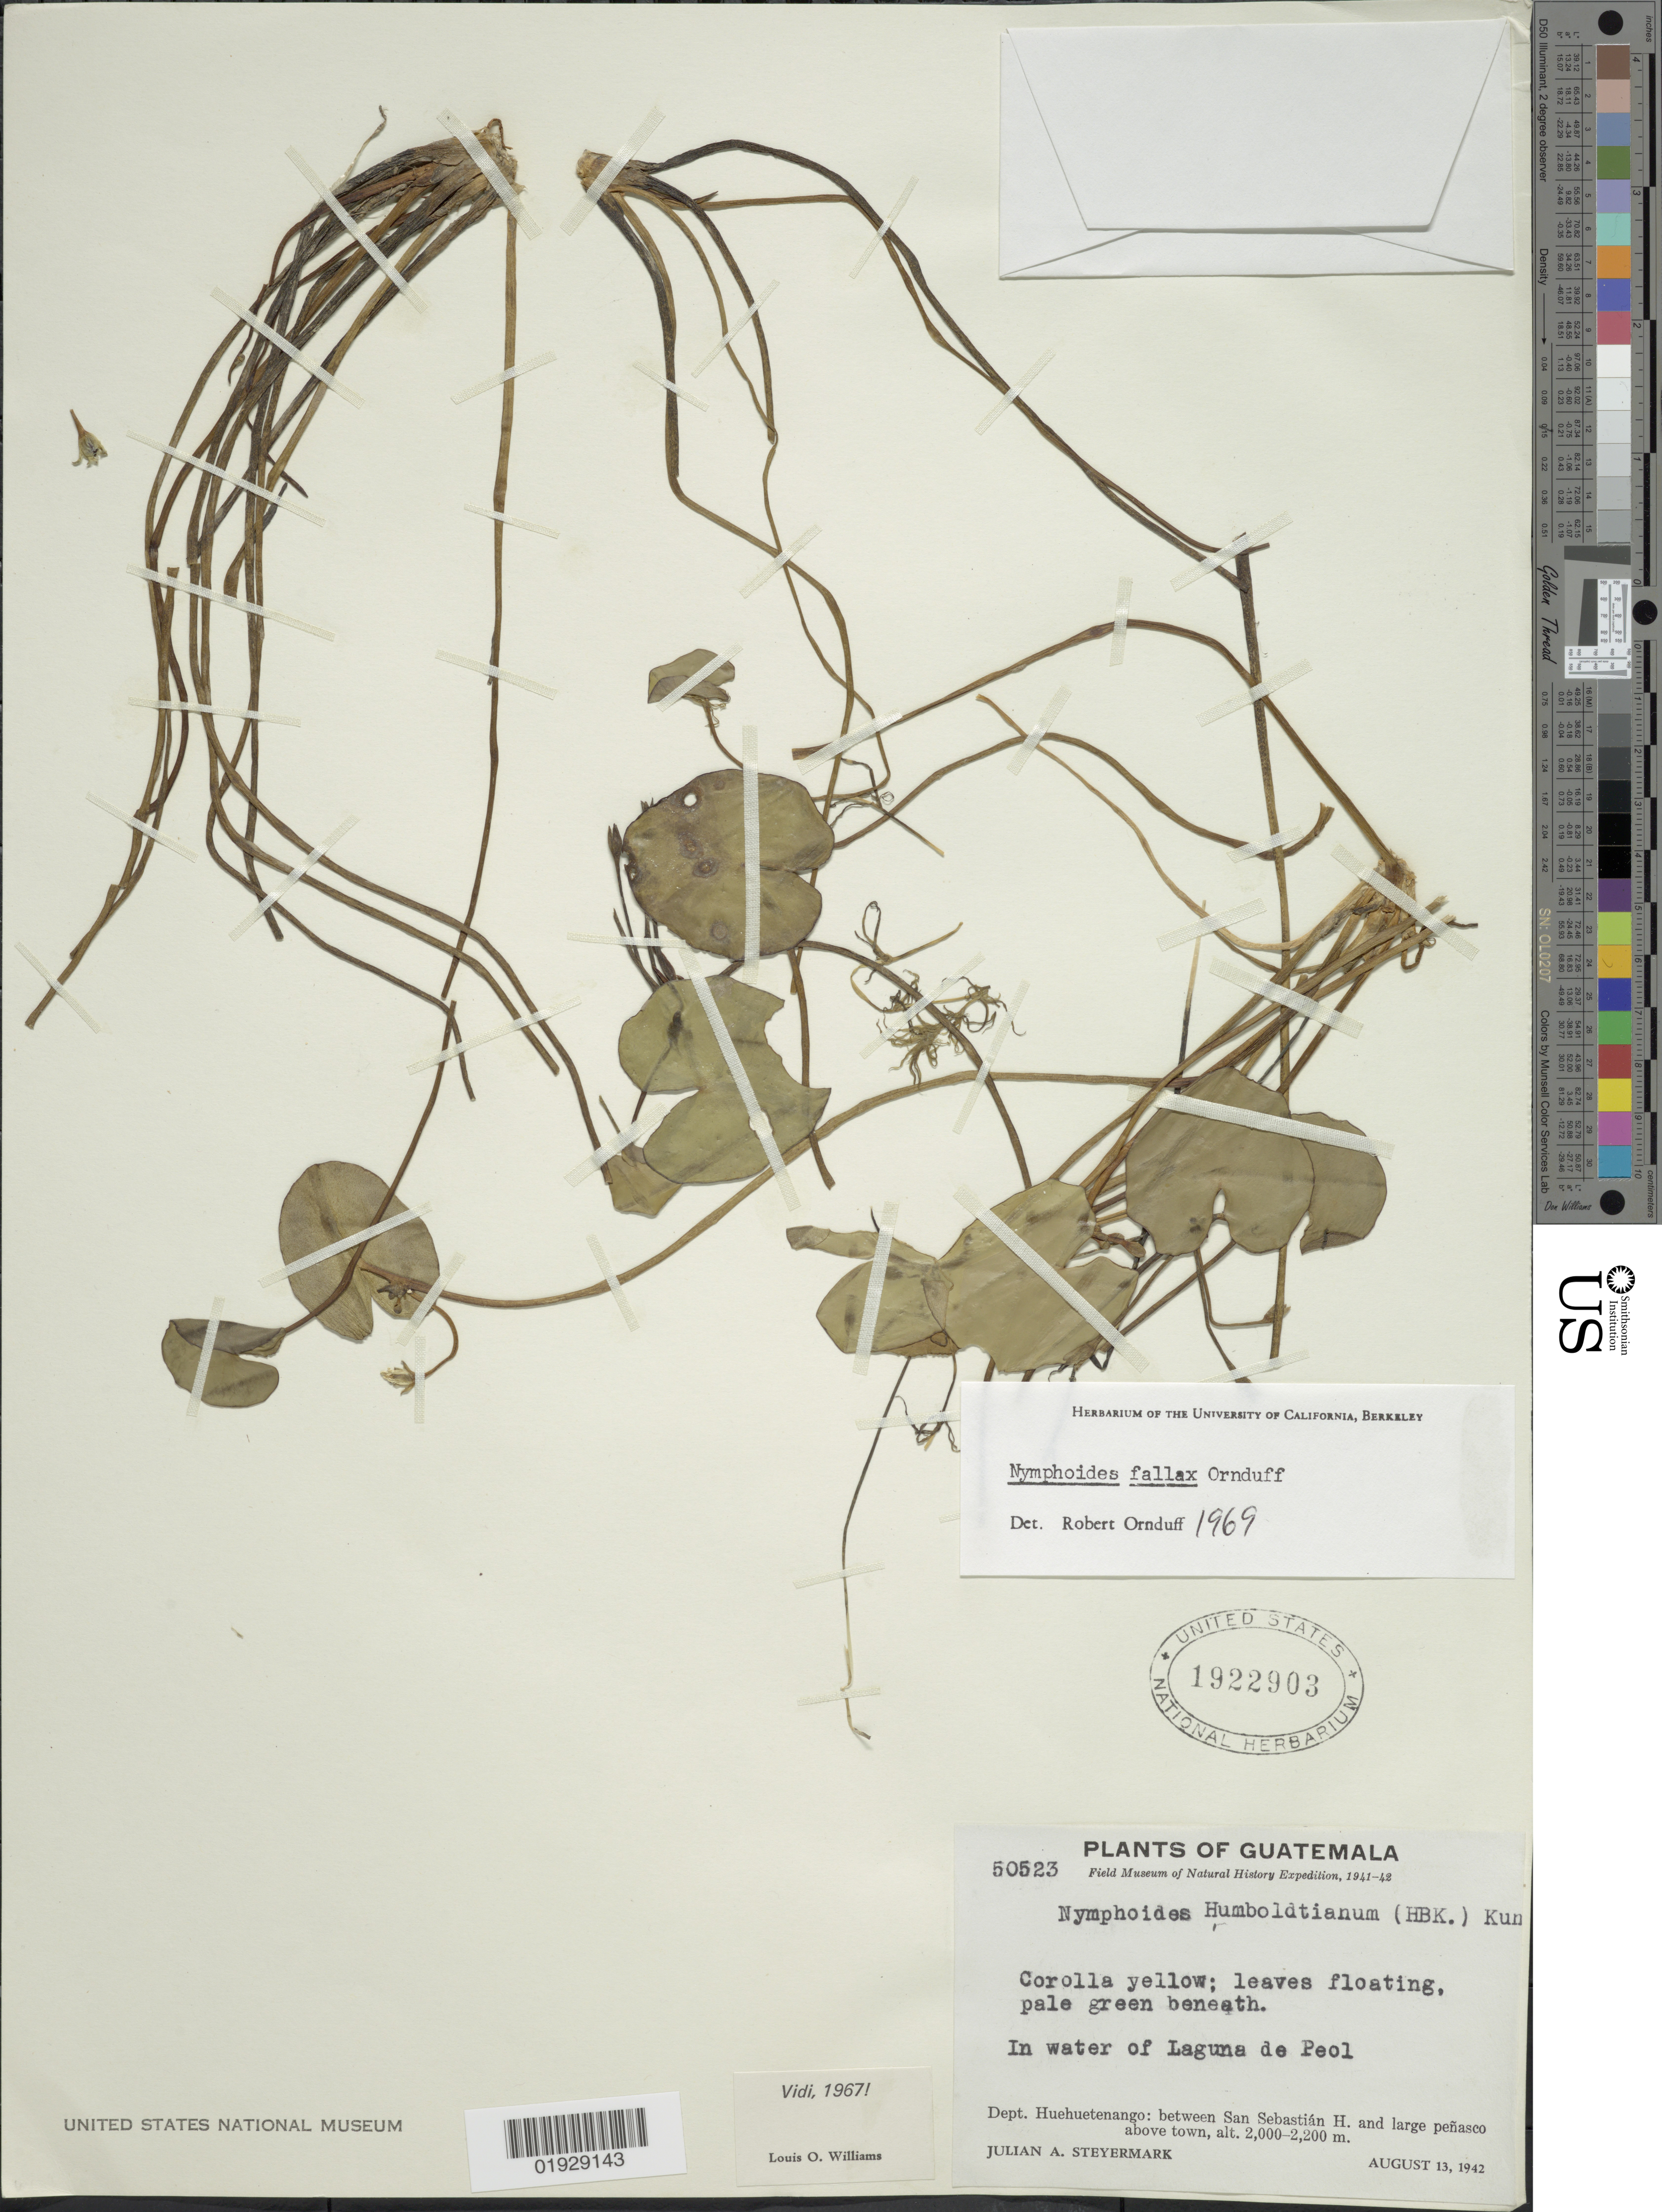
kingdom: Plantae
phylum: Tracheophyta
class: Magnoliopsida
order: Asterales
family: Menyanthaceae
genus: Nymphoides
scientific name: Nymphoides fallax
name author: Ornduff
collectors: J. Steyermark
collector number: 50523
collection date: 1942-08-13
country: Guatemala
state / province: Huehuetenango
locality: In water of Laguna de Peol. Dept. Huehuetenango: between San Sebastián H. and large peñasco above town.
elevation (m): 2000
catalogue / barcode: US 1922903